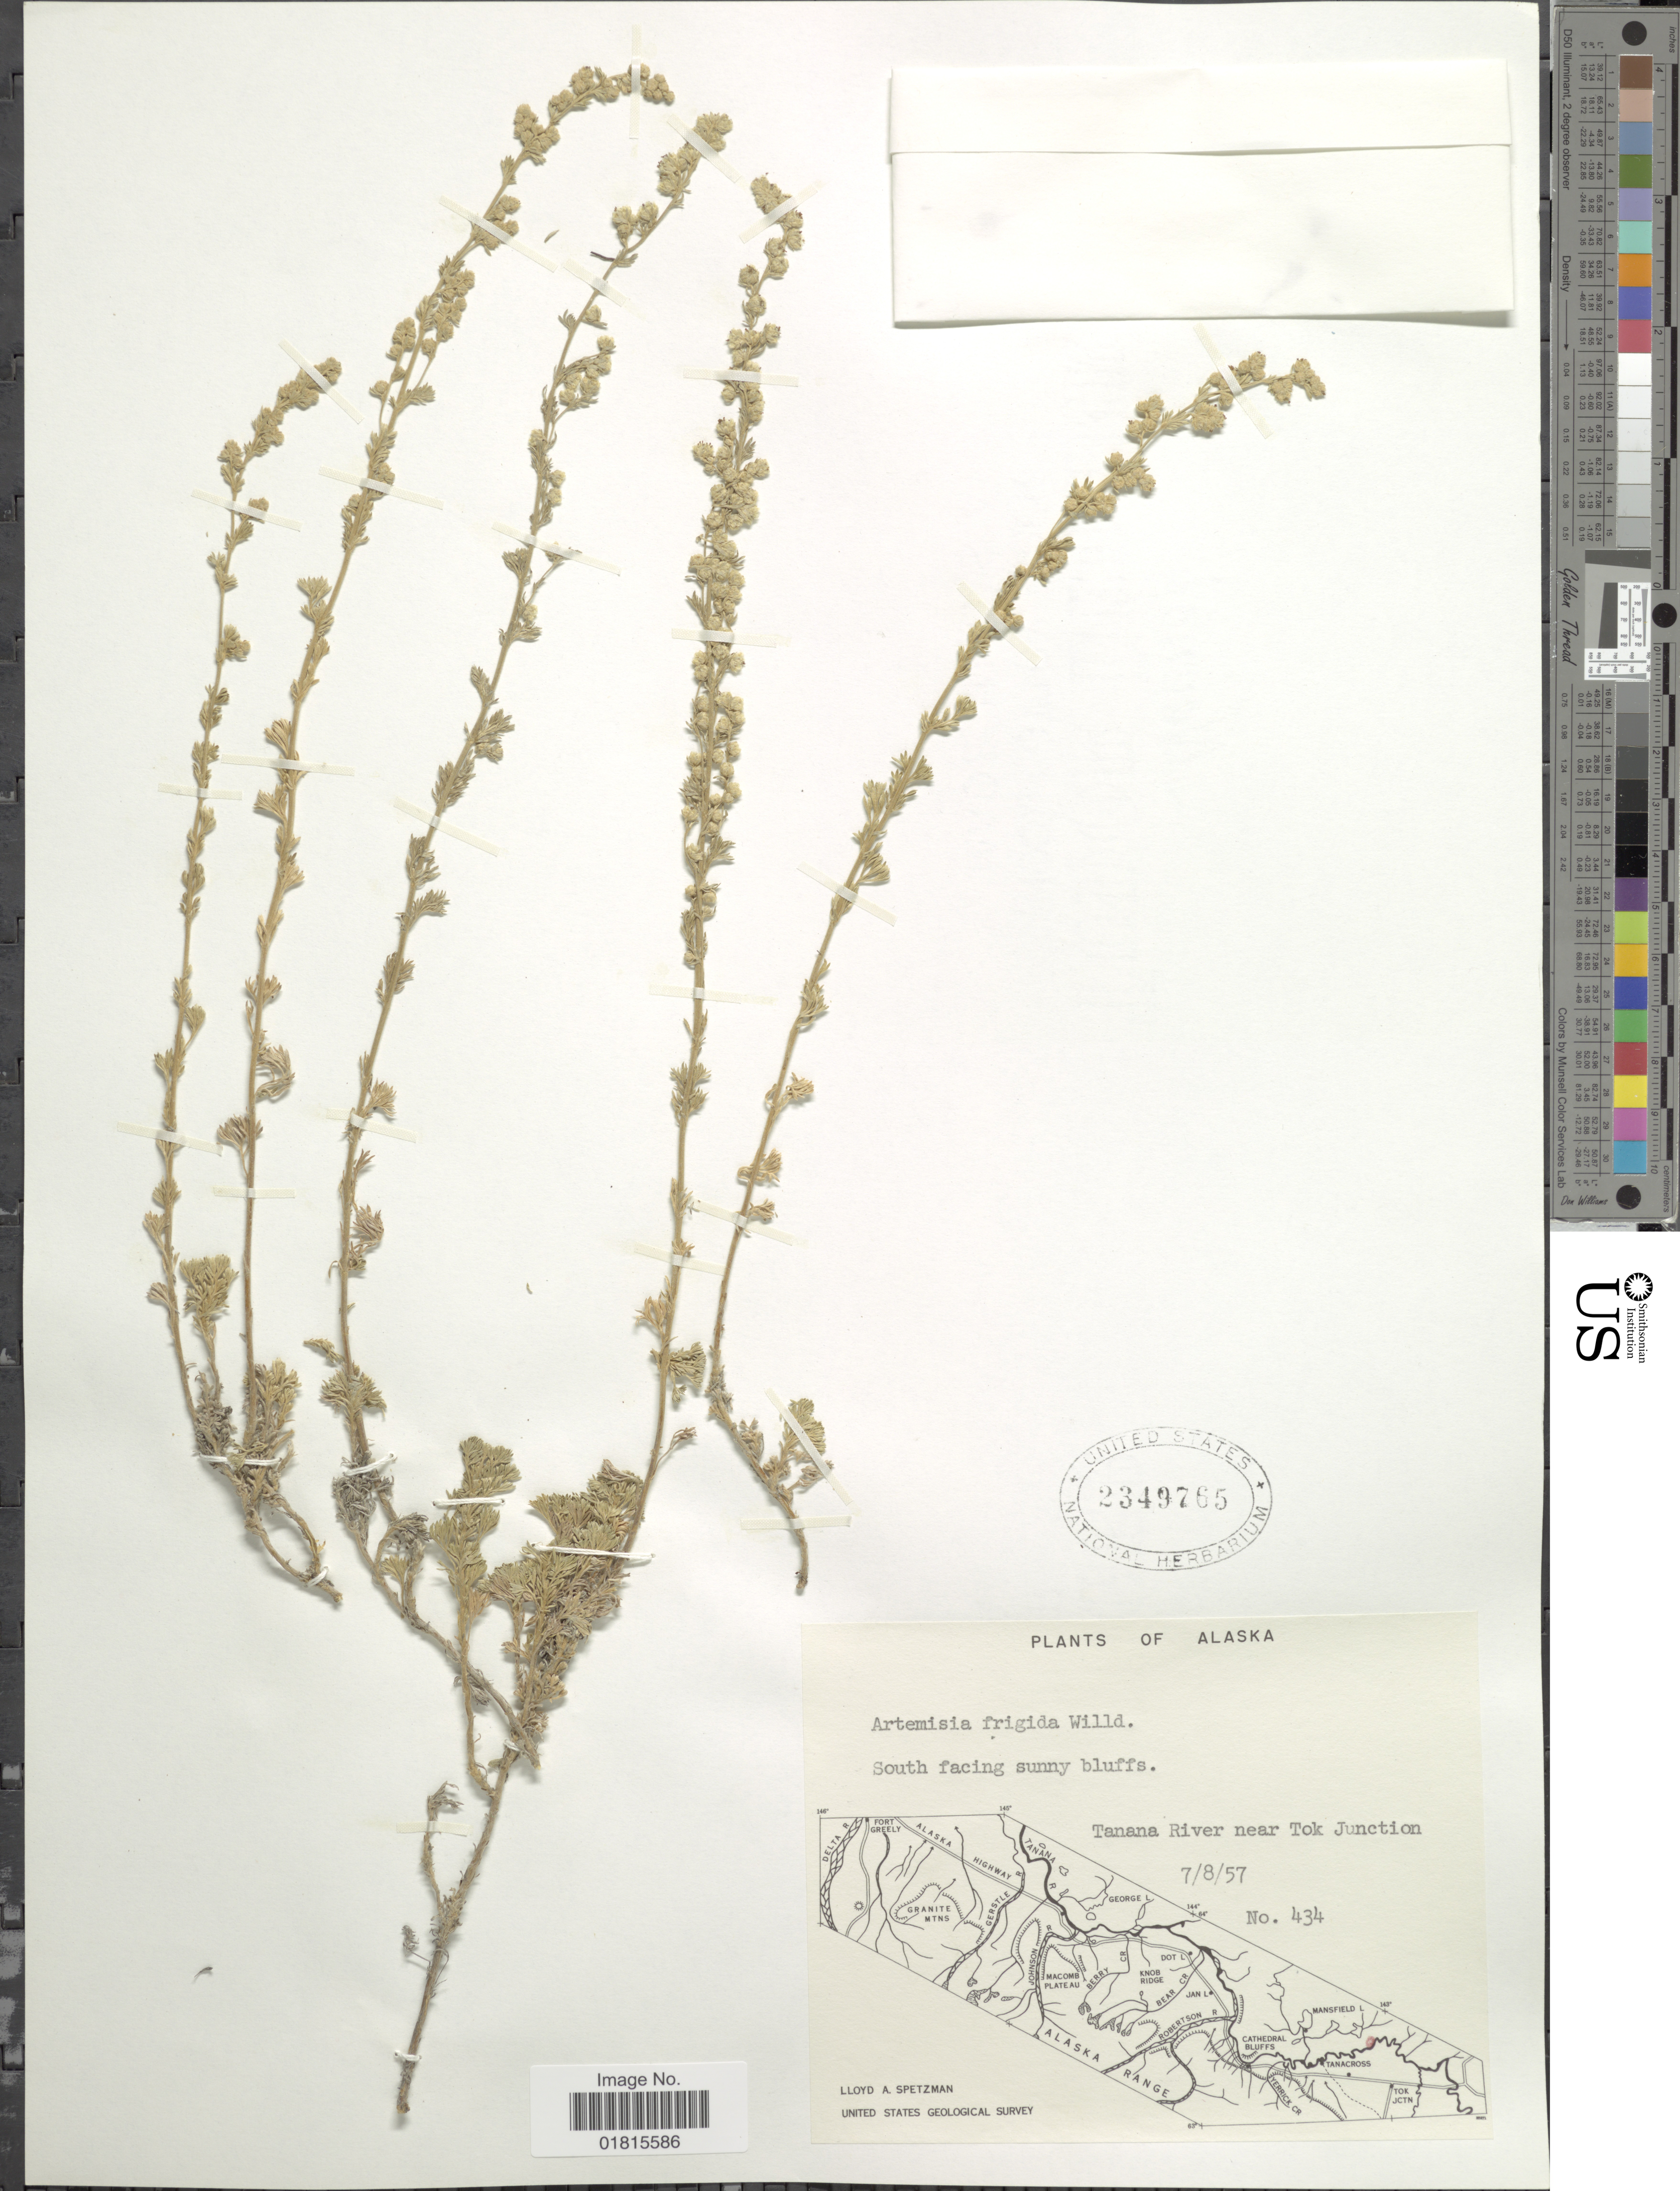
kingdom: Plantae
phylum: Tracheophyta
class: Magnoliopsida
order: Asterales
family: Asteraceae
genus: Artemisia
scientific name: Artemisia frigida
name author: Willd.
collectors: L. Spetzman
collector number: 434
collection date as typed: Transcribed d/m/y: 8/7/57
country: United States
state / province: Alaska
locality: South facing sunny bluffs, Tanana River near Tok Junction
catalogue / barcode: US 2349765